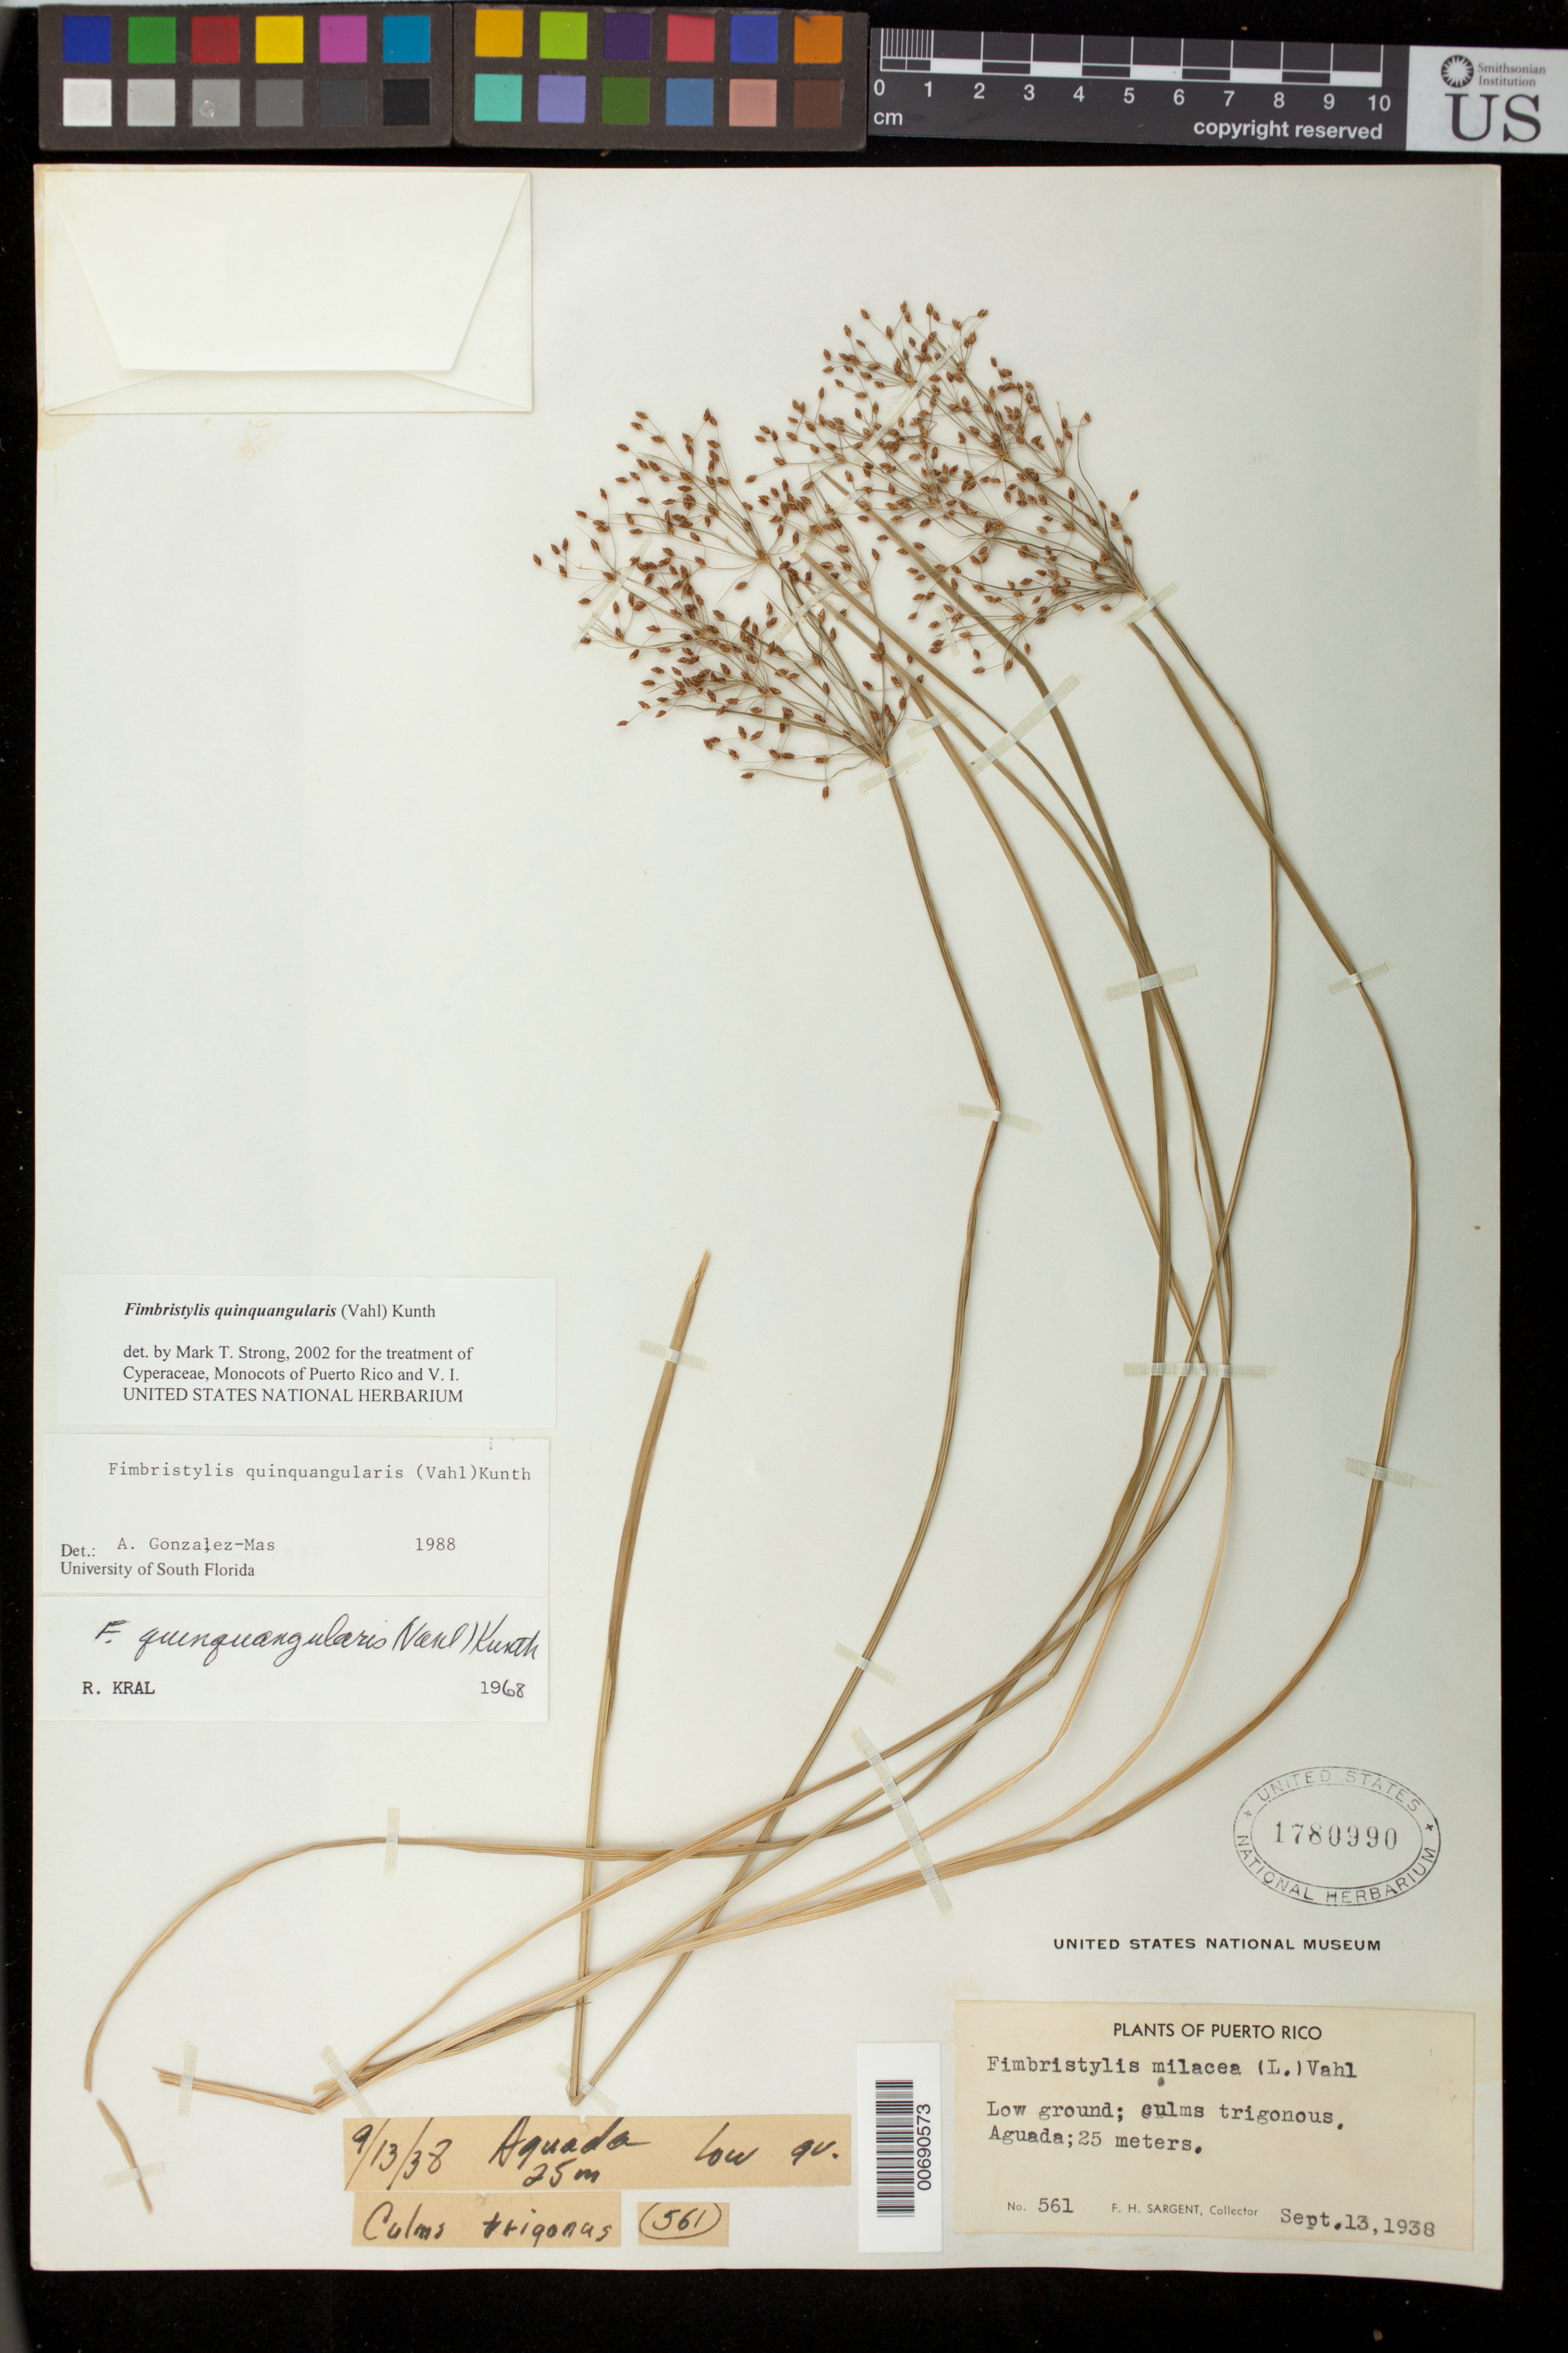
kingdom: Plantae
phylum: Tracheophyta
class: Liliopsida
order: Poales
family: Cyperaceae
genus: Fimbristylis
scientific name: Fimbristylis quinquangularis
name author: (Vahl) Kunth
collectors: F. H. Sargent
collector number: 561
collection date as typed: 13 Sep 1938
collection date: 1938-09-13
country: Puerto Rico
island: Greater Antilles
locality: Aguada.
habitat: Low ground.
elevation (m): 25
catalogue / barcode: US 1780990